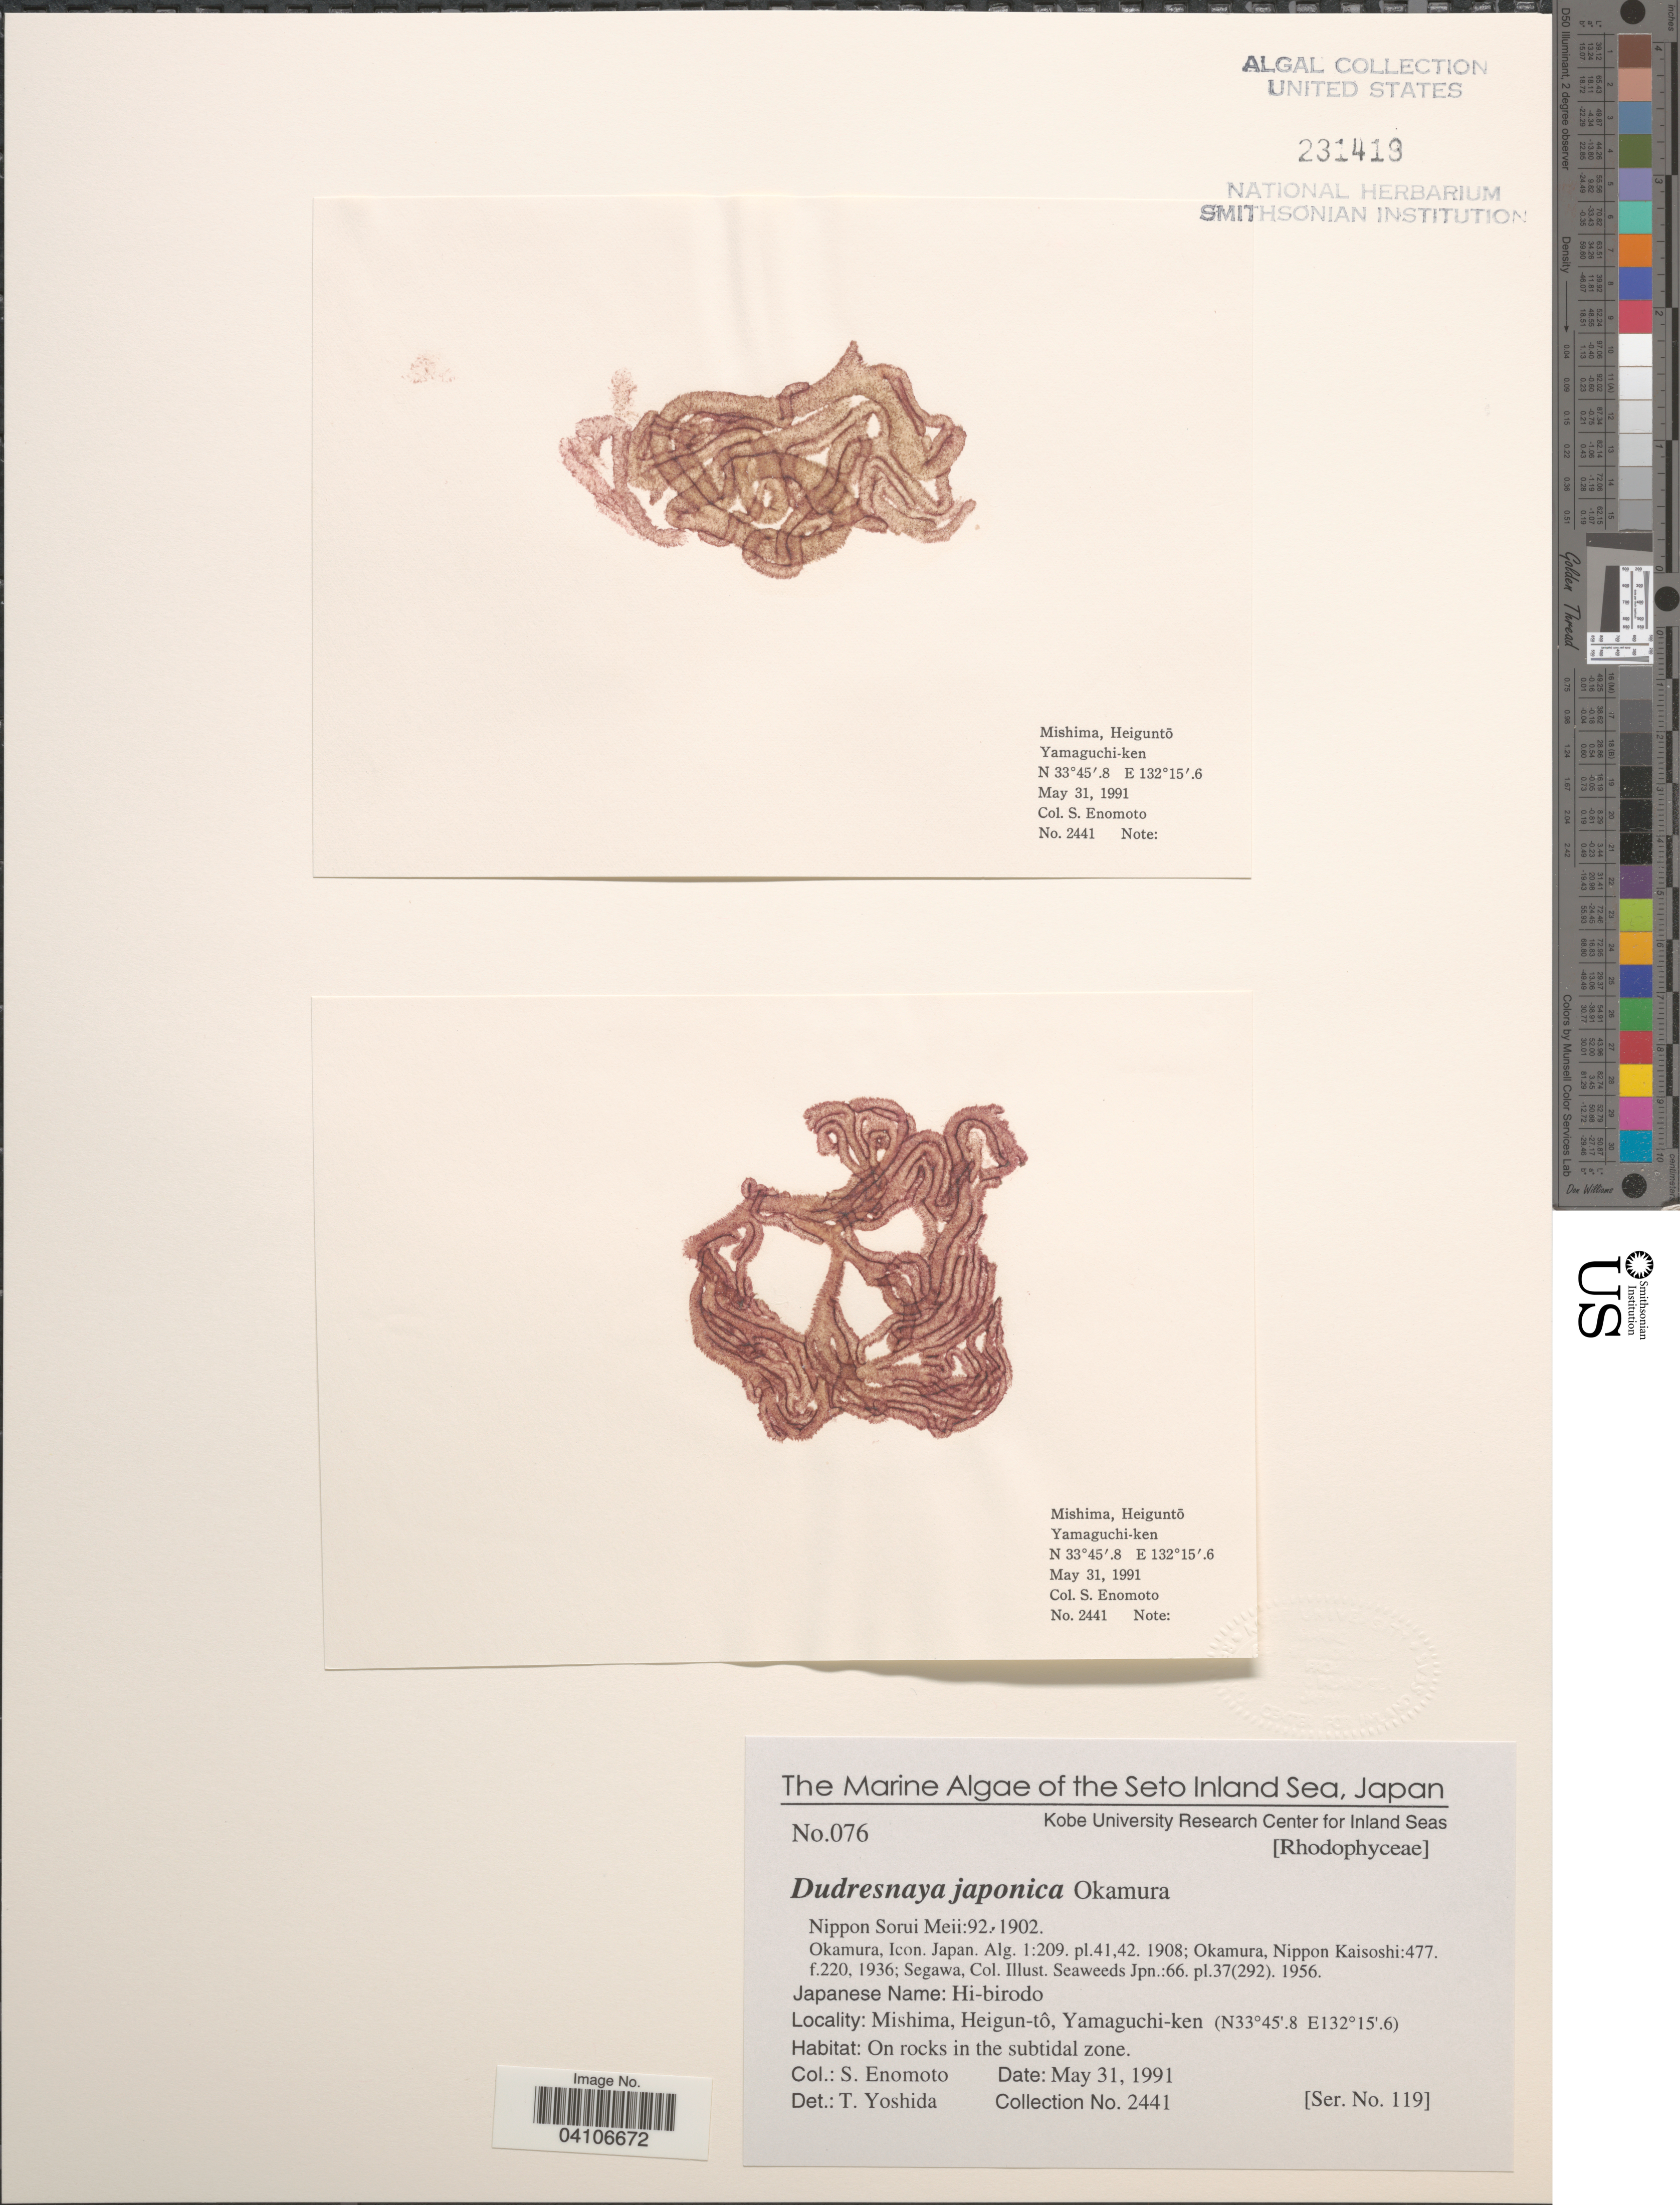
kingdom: Plantae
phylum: Rhodophyta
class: Florideophyceae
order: Bonnemaisoniales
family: Bonnemaisoniaceae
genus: Delisea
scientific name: Delisea pulchra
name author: (Grev.) Mont.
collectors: S. Enomoto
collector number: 2441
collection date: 1991-05-31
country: Japan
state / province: Yamaguti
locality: The Seto Inland Sea. Mishima, Heigun-tô, Yamaguchi-ken.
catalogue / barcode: US 231419